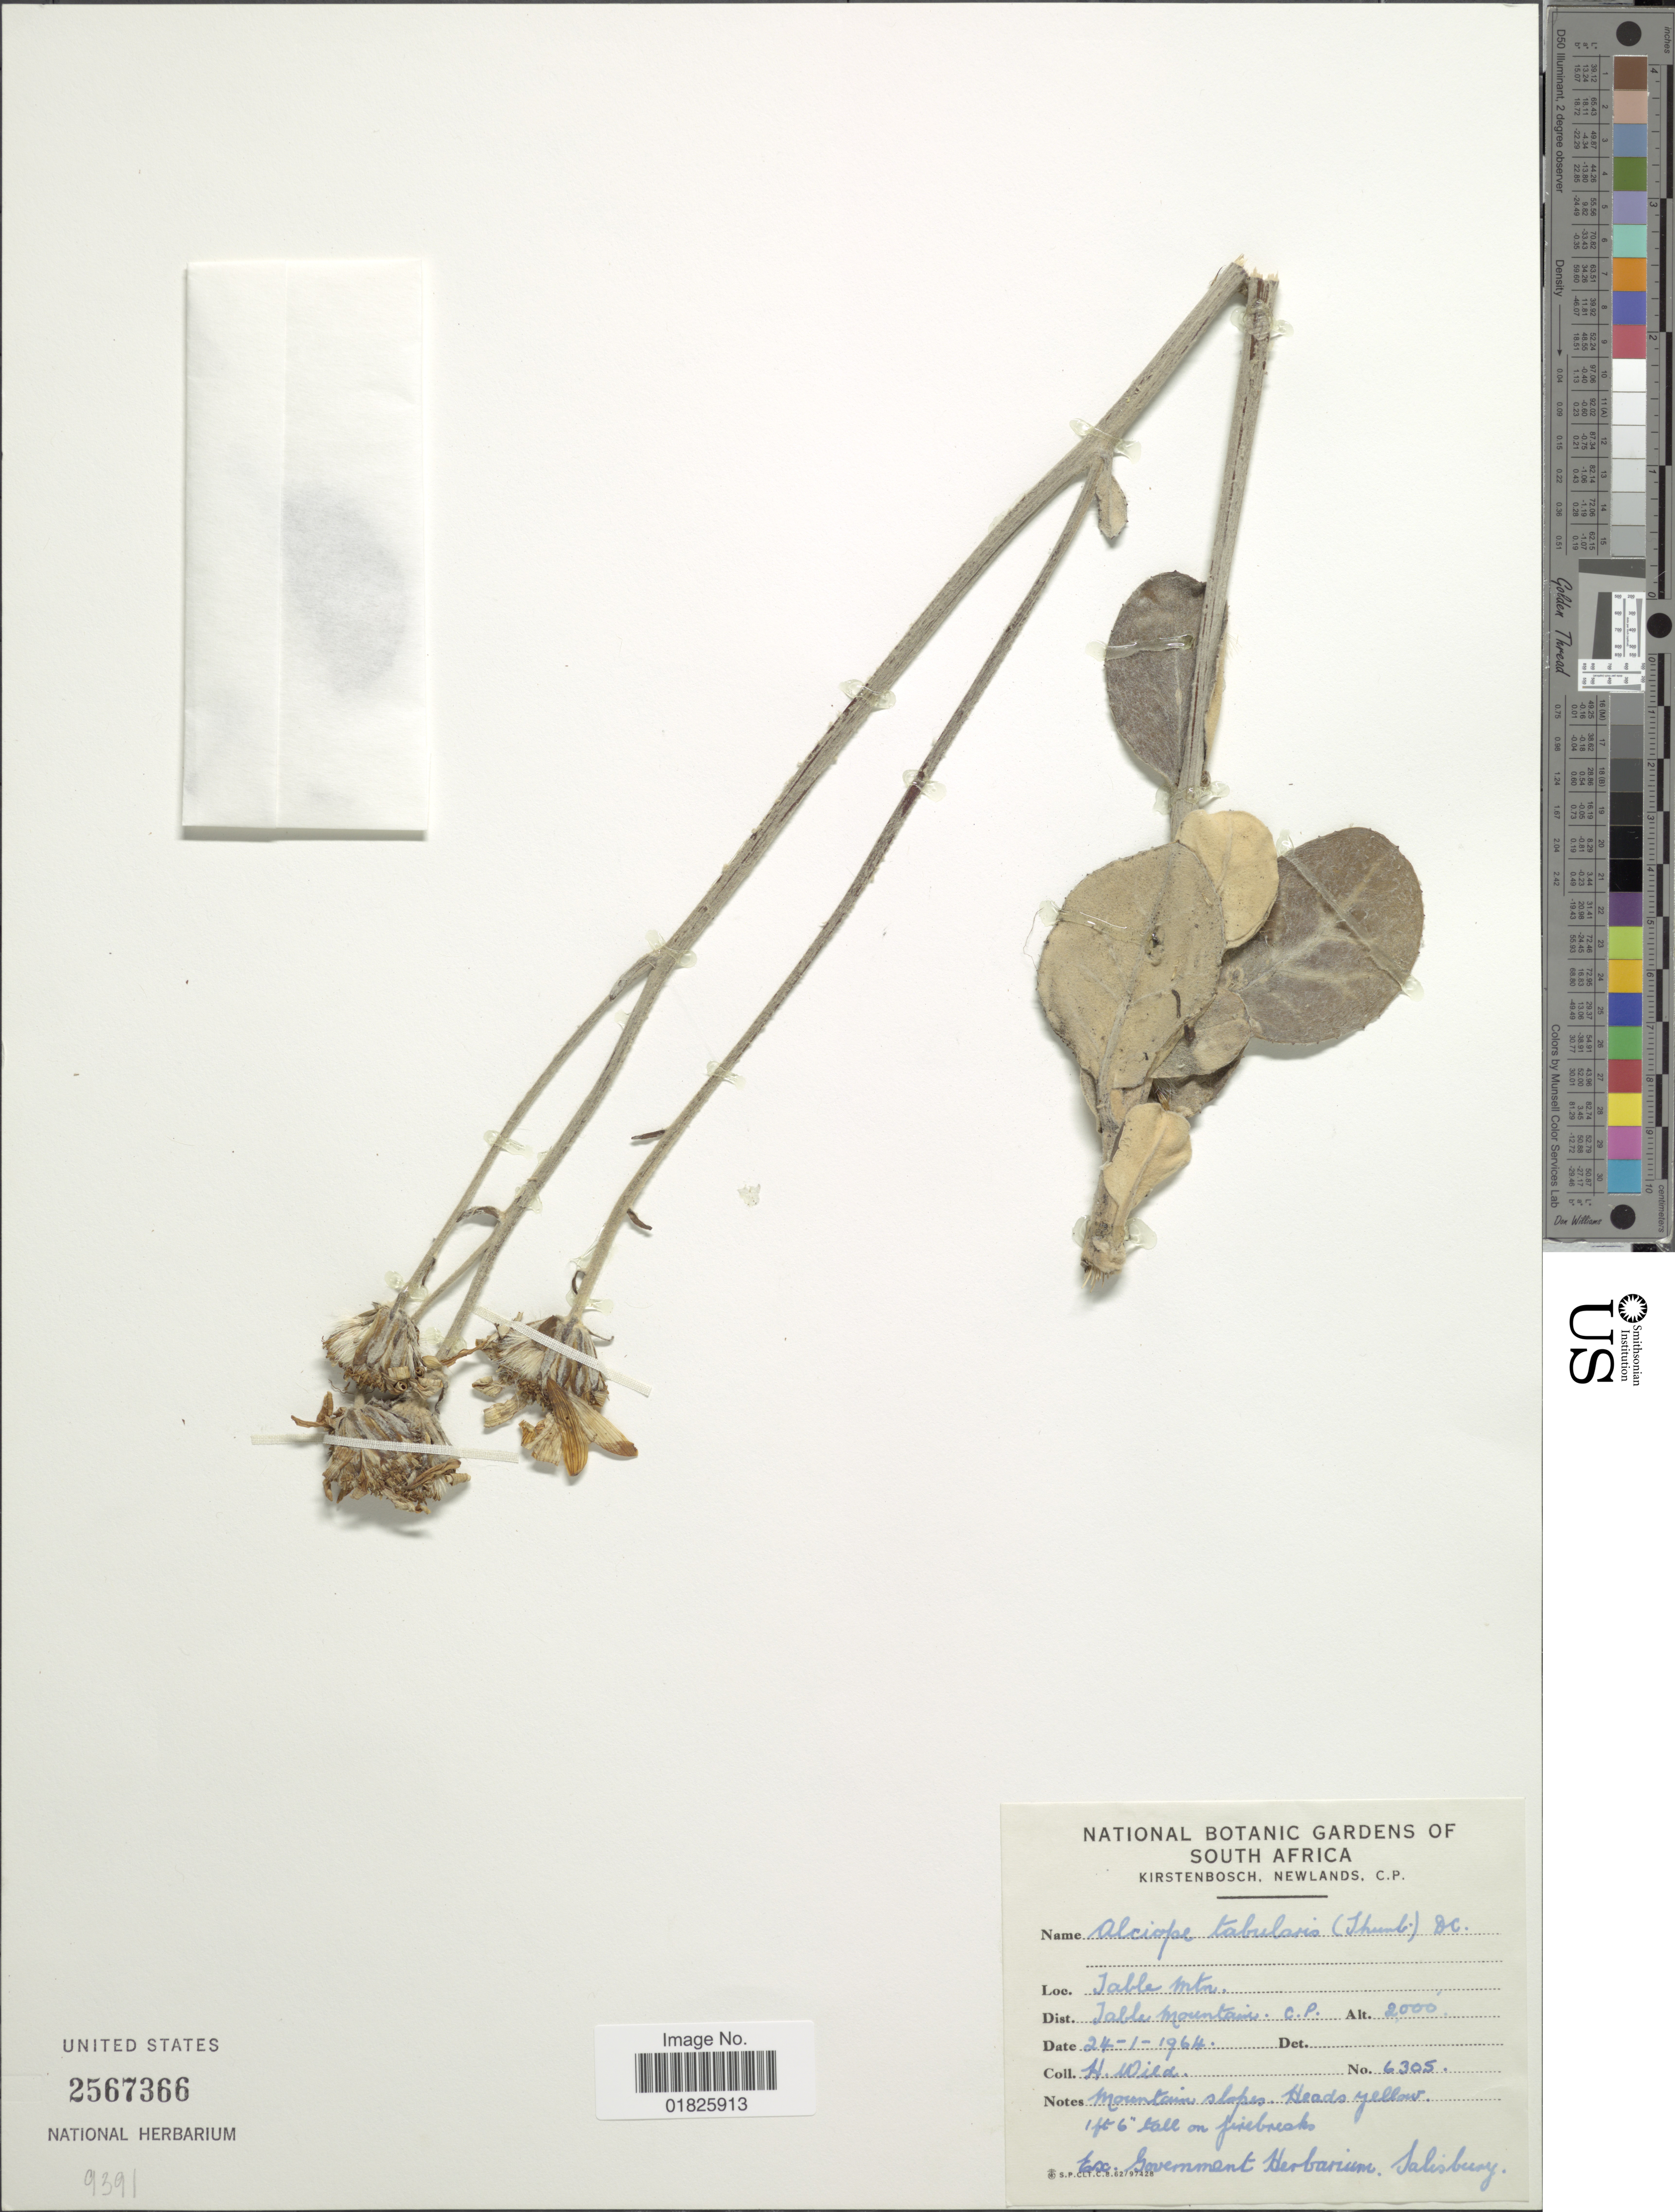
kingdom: Plantae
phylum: Tracheophyta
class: Magnoliopsida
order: Asterales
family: Asteraceae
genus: Alciope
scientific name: Alciope tabularis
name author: (Thunb.) DC.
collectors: H. Wild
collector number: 6305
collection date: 1964-01-24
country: South Africa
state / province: Western Cape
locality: Table Mtn., Dist. Table Mountain, C. P.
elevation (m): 610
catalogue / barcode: US 2567366